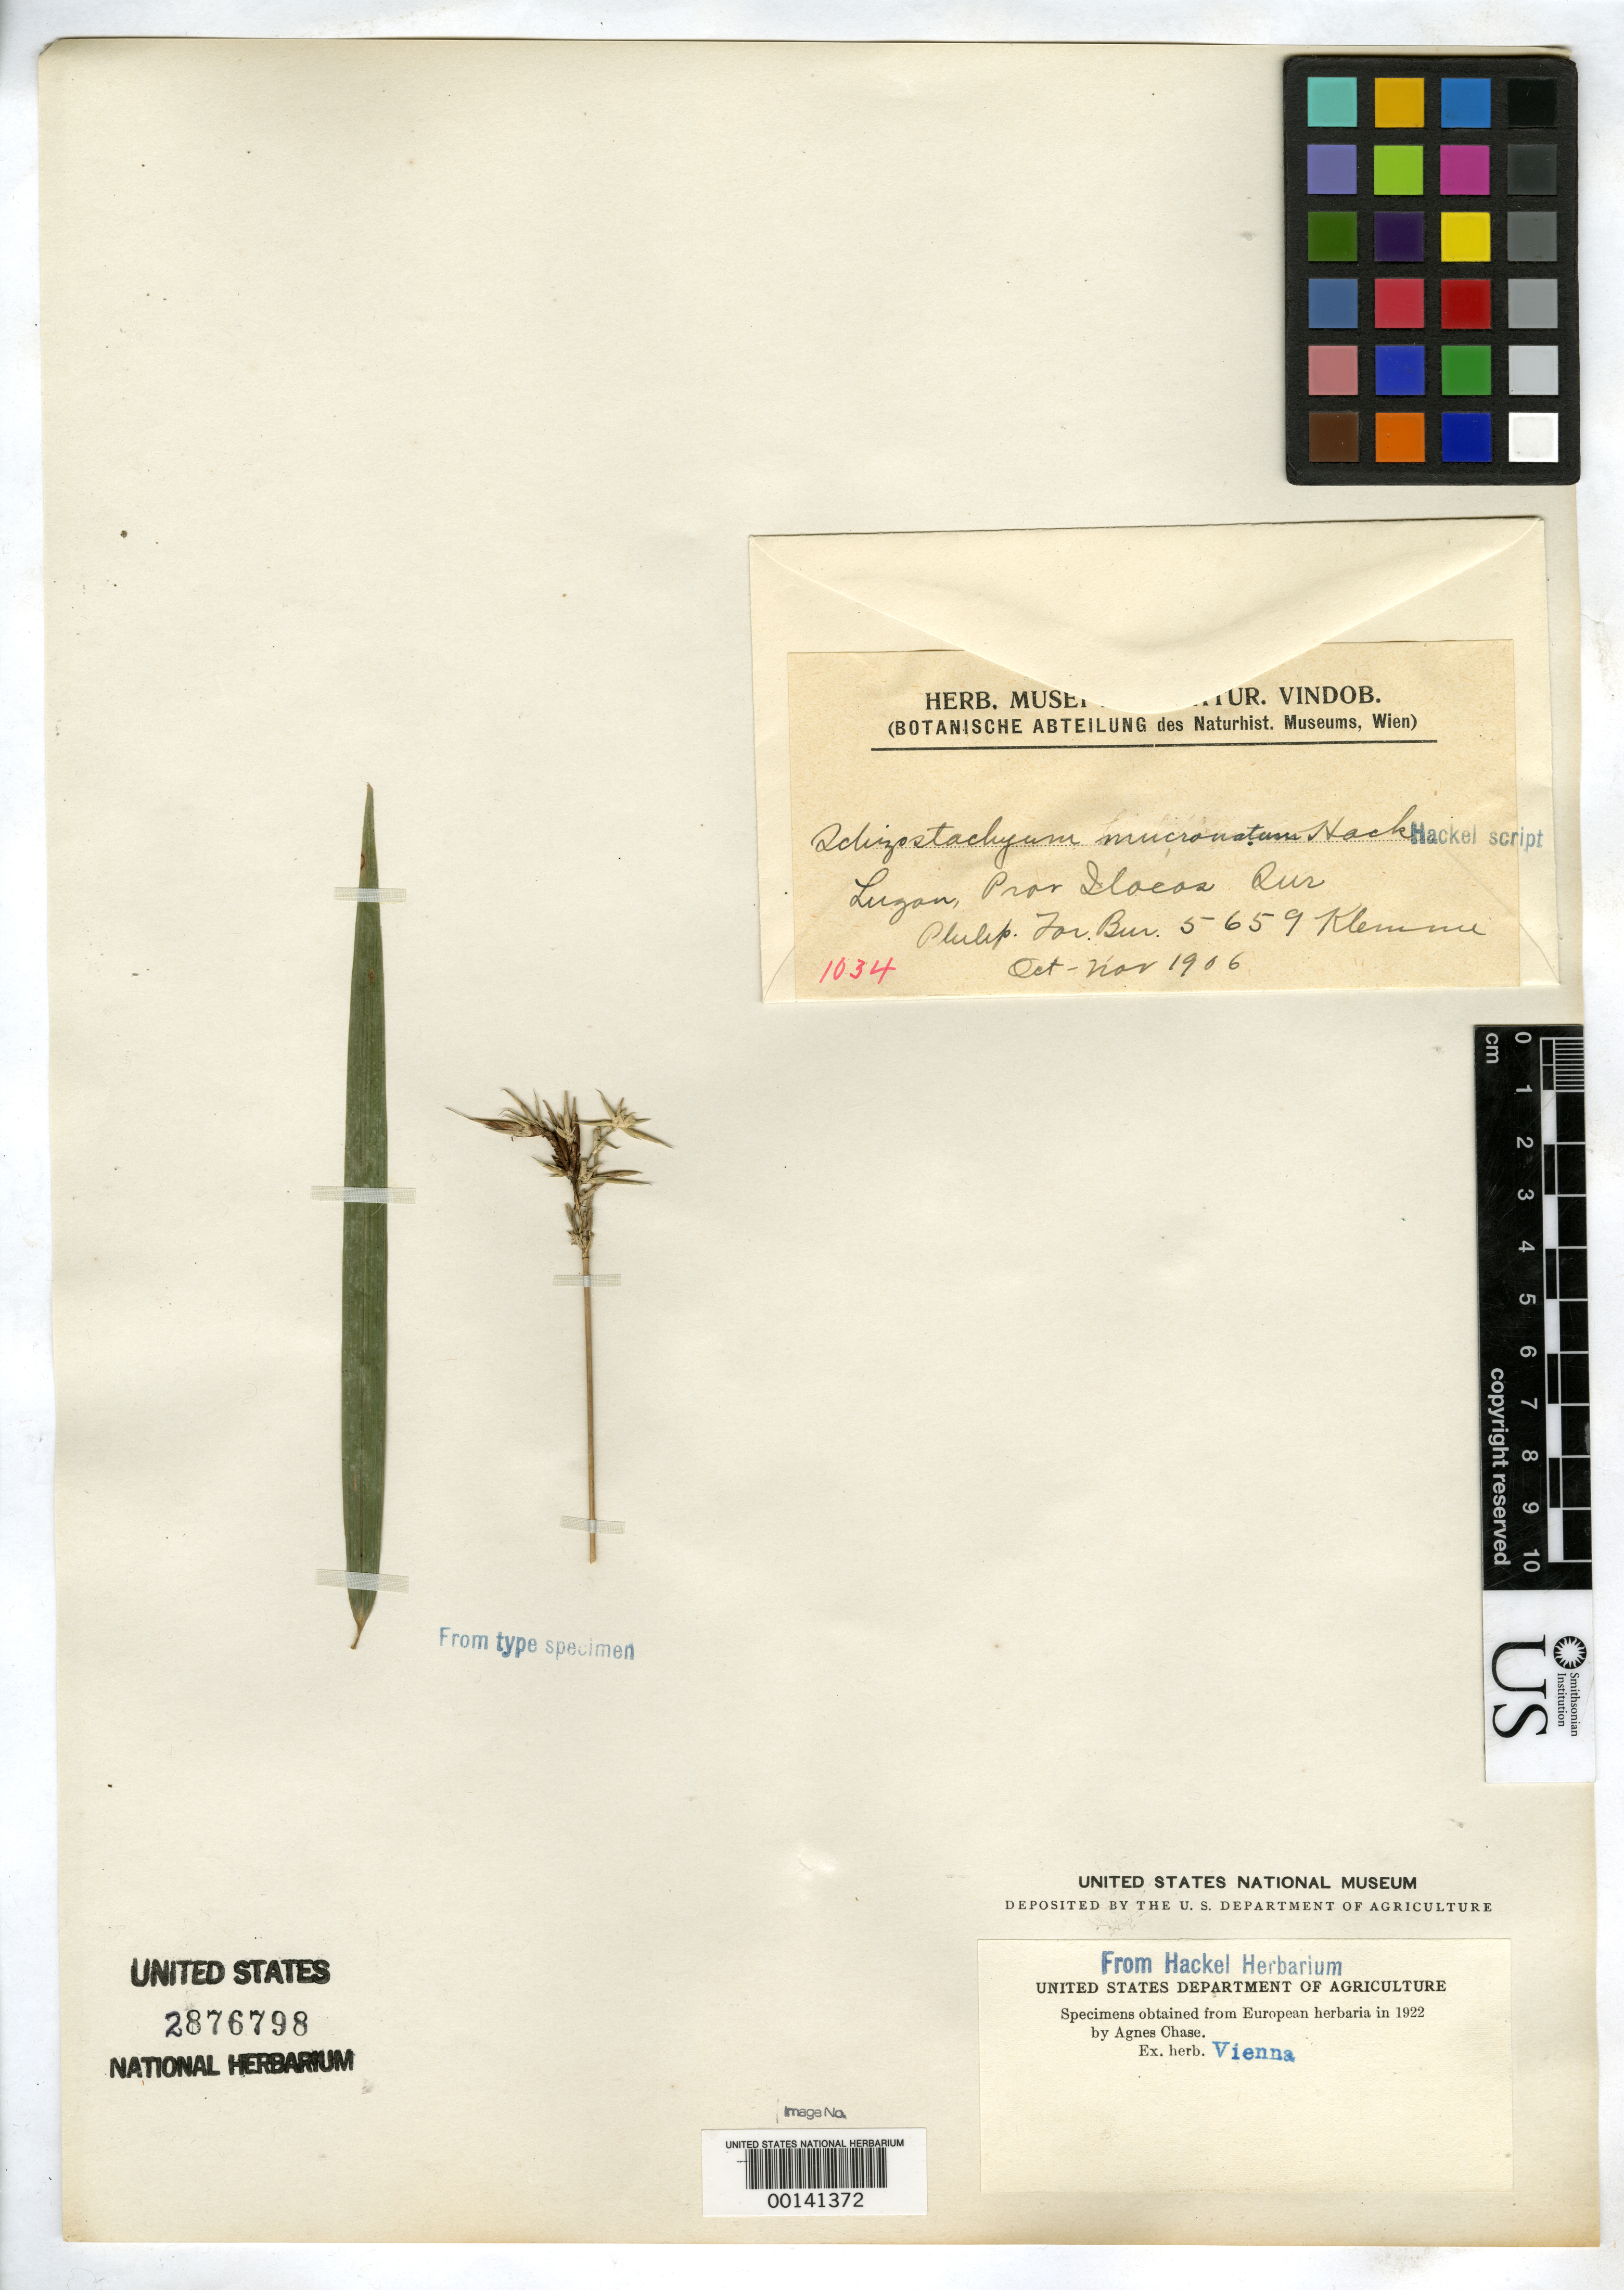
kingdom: Plantae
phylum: Tracheophyta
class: Liliopsida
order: Poales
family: Poaceae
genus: Schizostachyum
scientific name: Schizostachyum mucronatum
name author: Hack.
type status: Type Material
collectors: W. Klemme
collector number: For. Bur. 5659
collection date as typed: Oct 1906 to -- Nov 1906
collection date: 1906-10/1906-11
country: Philippines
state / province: Ilocos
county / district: Ilocos Sur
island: Luzon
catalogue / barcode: US 2876798